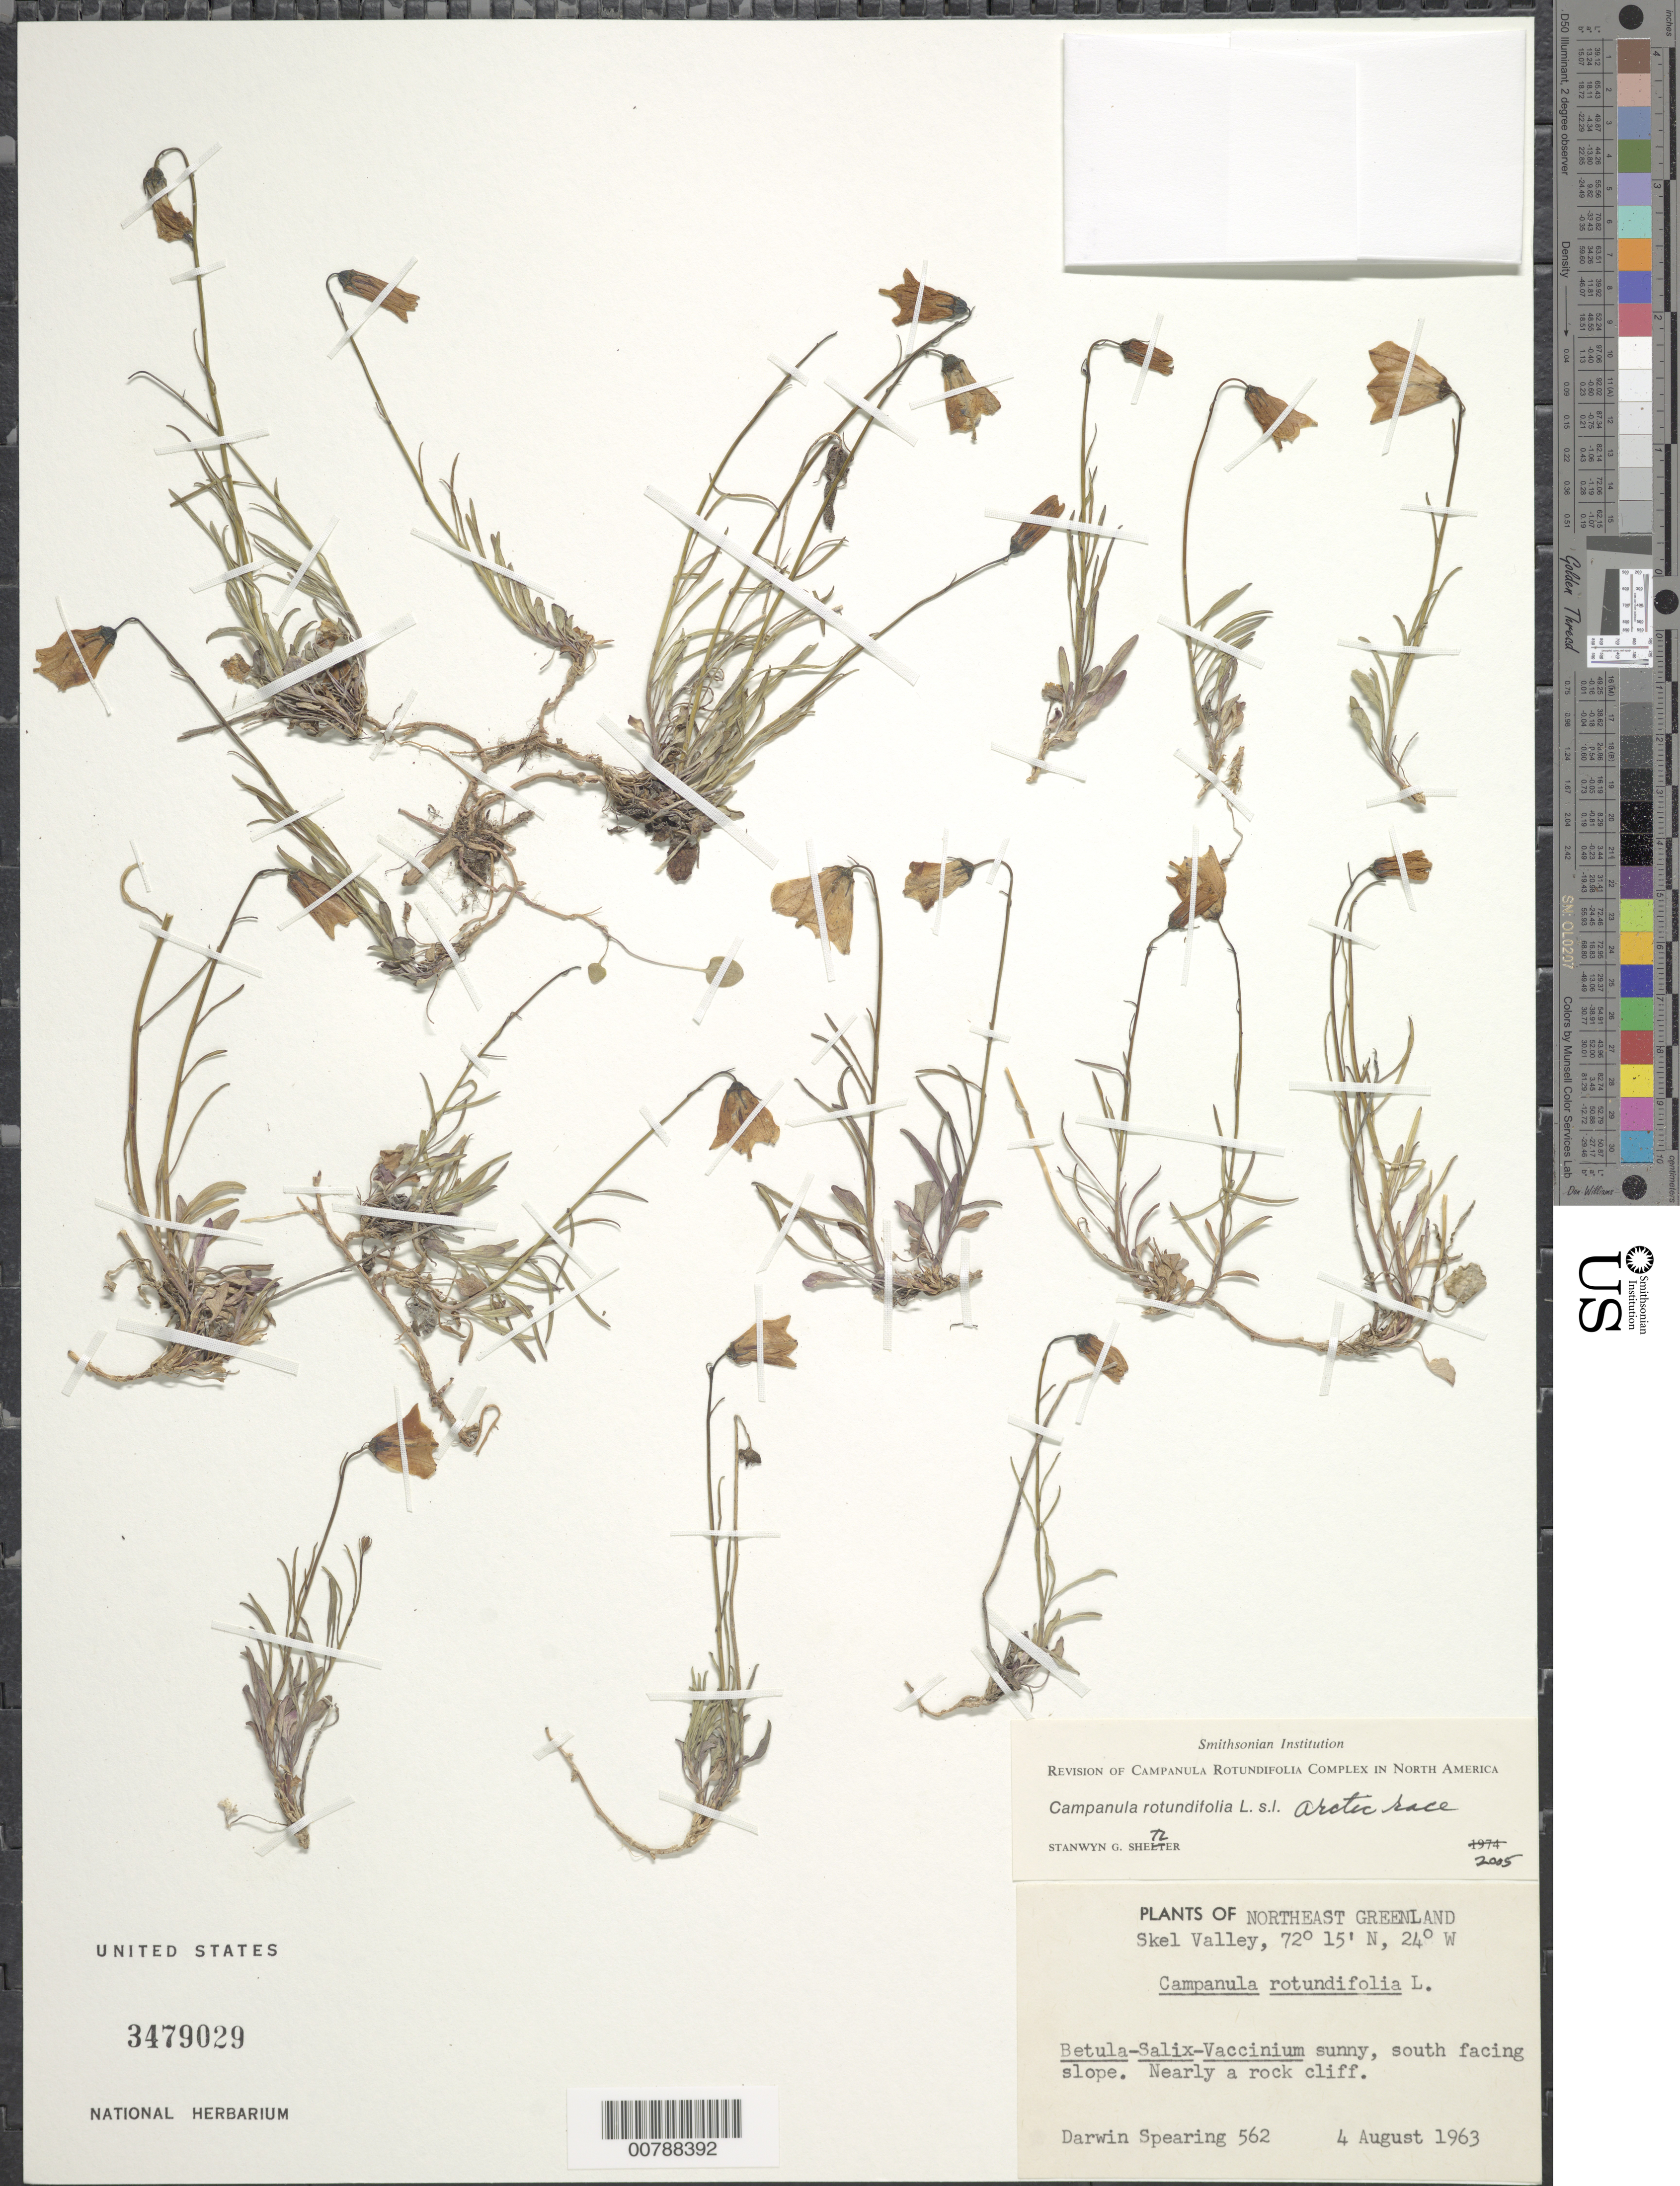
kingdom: Plantae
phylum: Tracheophyta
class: Magnoliopsida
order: Asterales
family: Campanulaceae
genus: Campanula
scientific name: Campanula rotundifolia L. Arctic race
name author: L.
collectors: D. Spearing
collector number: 562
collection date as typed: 4 August 1963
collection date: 1963-08-04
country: Greenland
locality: Skel Valley.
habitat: Betula-Salix-Vaccinium sunny, south facing slope. Nearly a rock cliff.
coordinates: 72 15' N, 24 W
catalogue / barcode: US 3479029